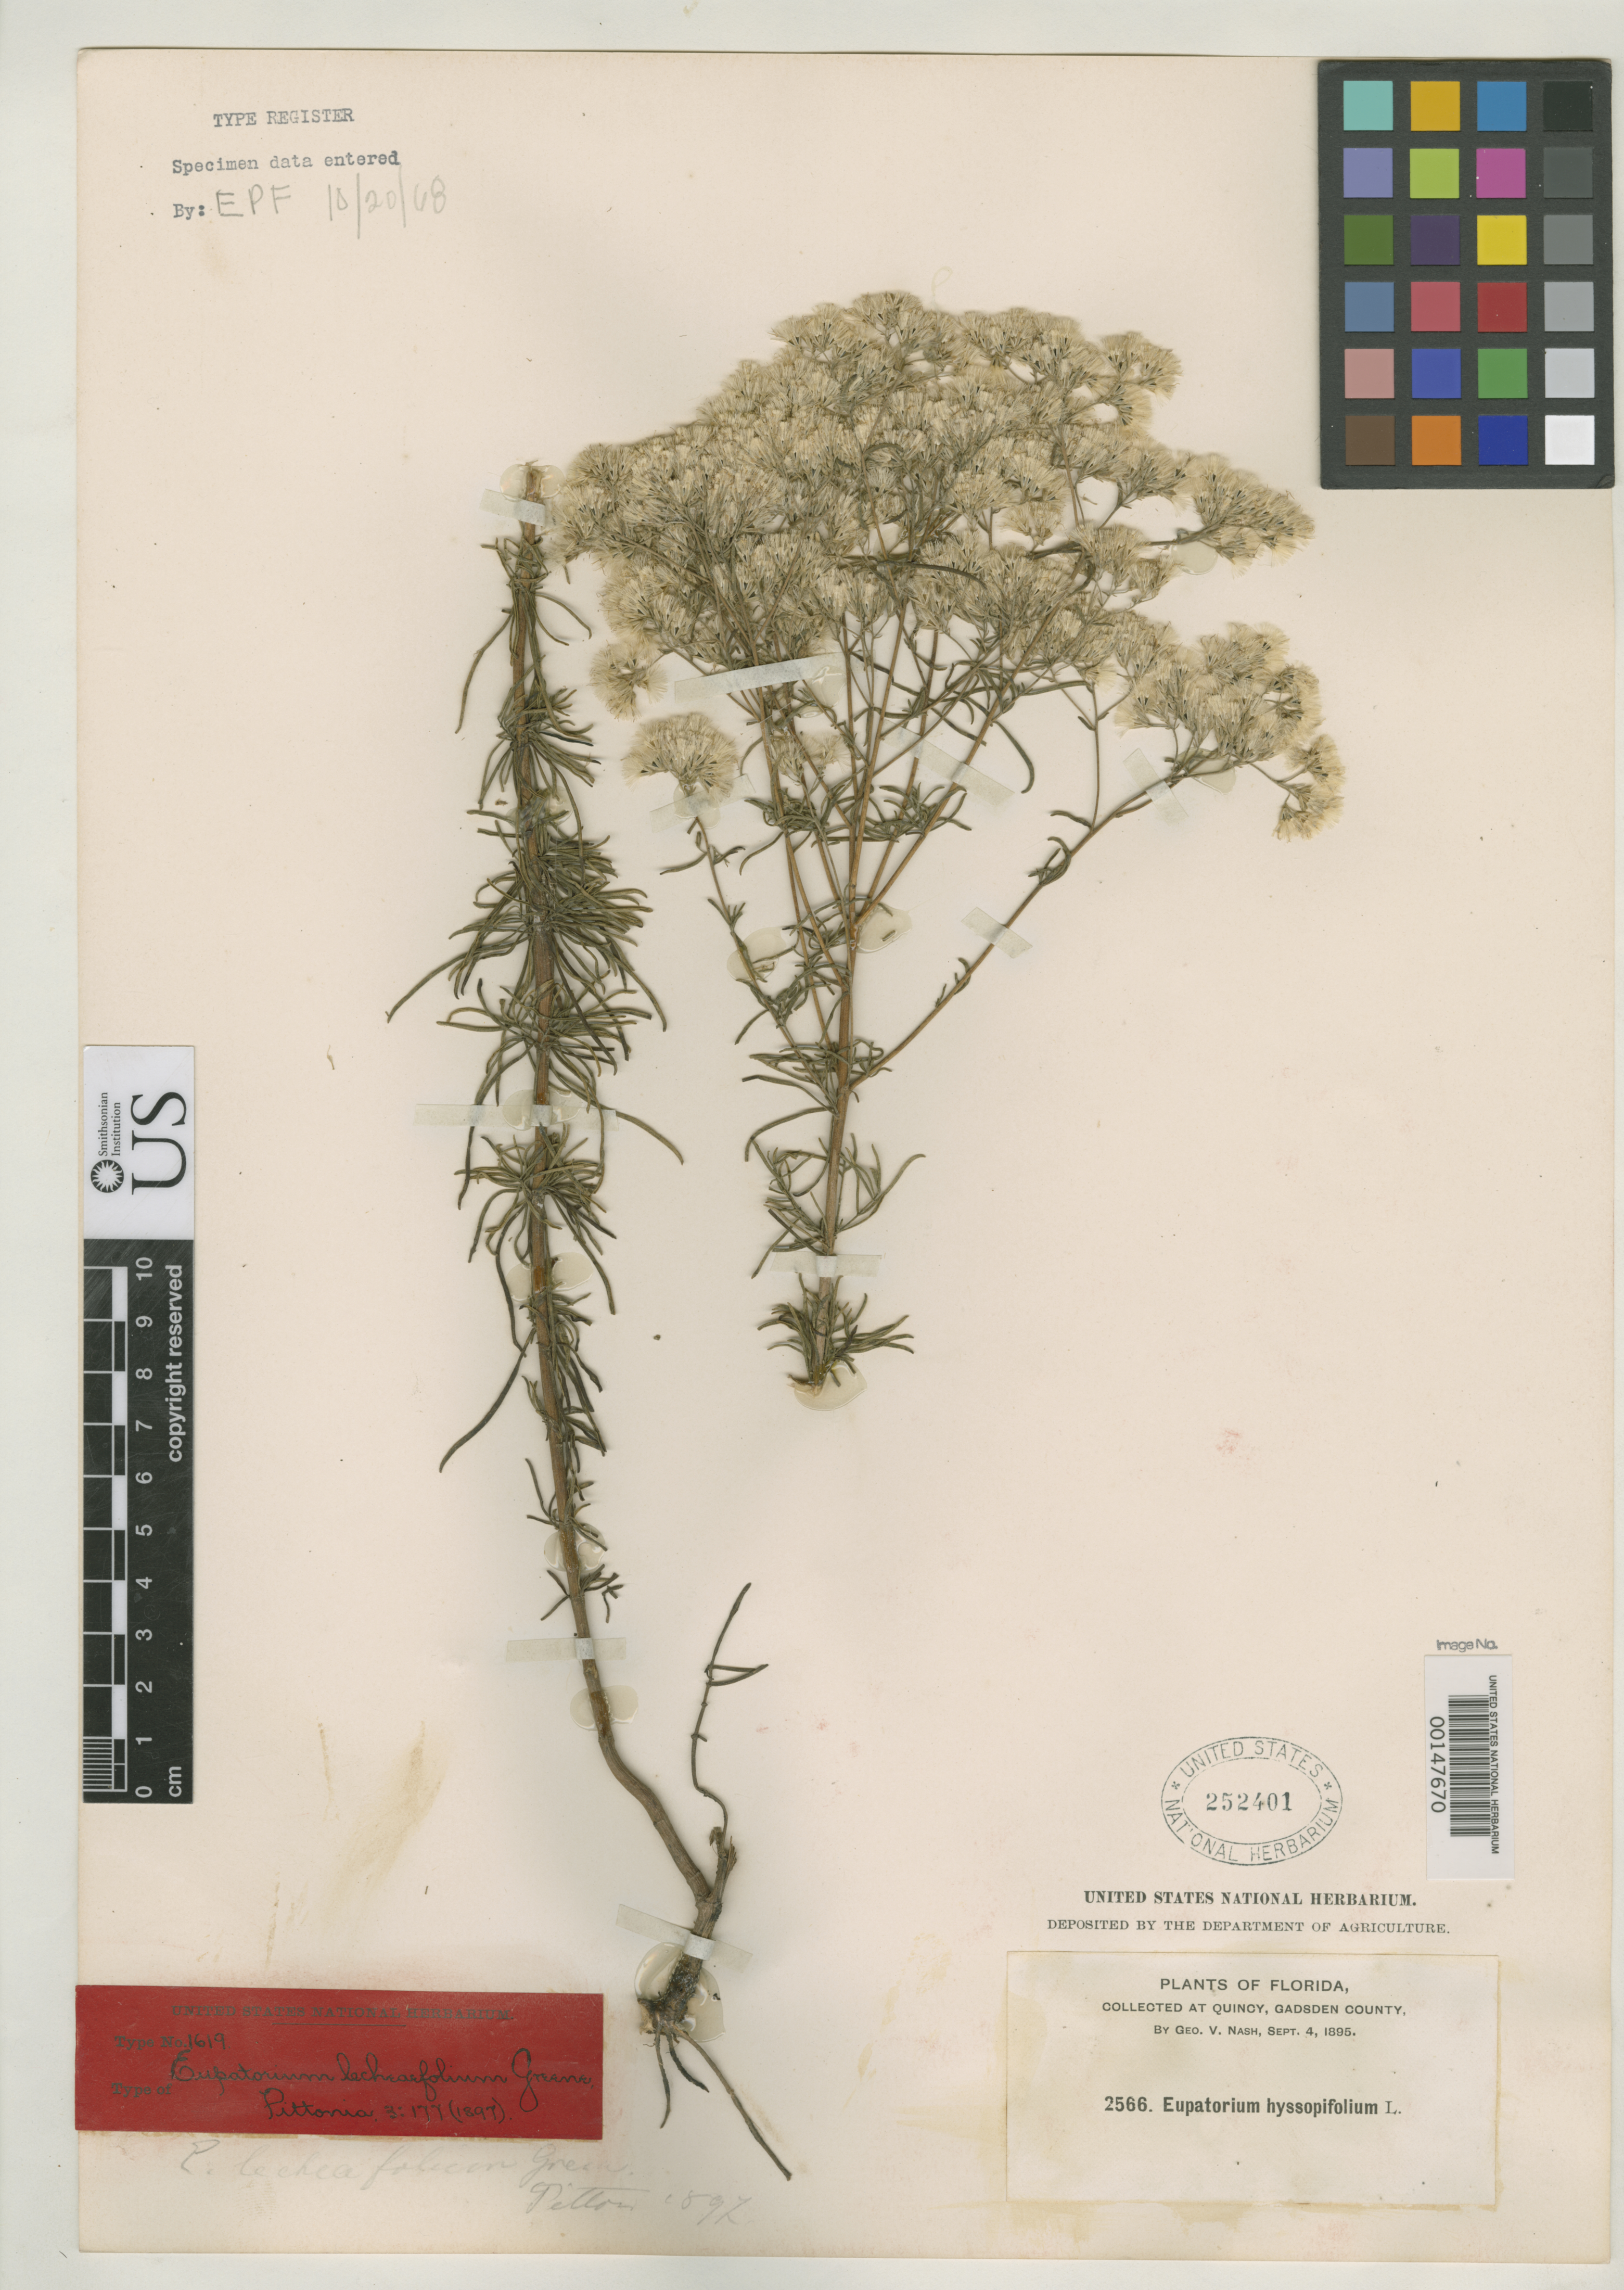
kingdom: Plantae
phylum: Tracheophyta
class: Magnoliopsida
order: Asterales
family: Asteraceae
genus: Eupatorium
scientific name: Eupatorium lecheaefolium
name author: Greene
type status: Isotype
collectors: G. V. Nash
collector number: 2566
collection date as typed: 04 Sep 1895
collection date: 1895-09-04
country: United States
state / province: Florida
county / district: Gadsden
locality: Near Quincy.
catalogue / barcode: US 252401